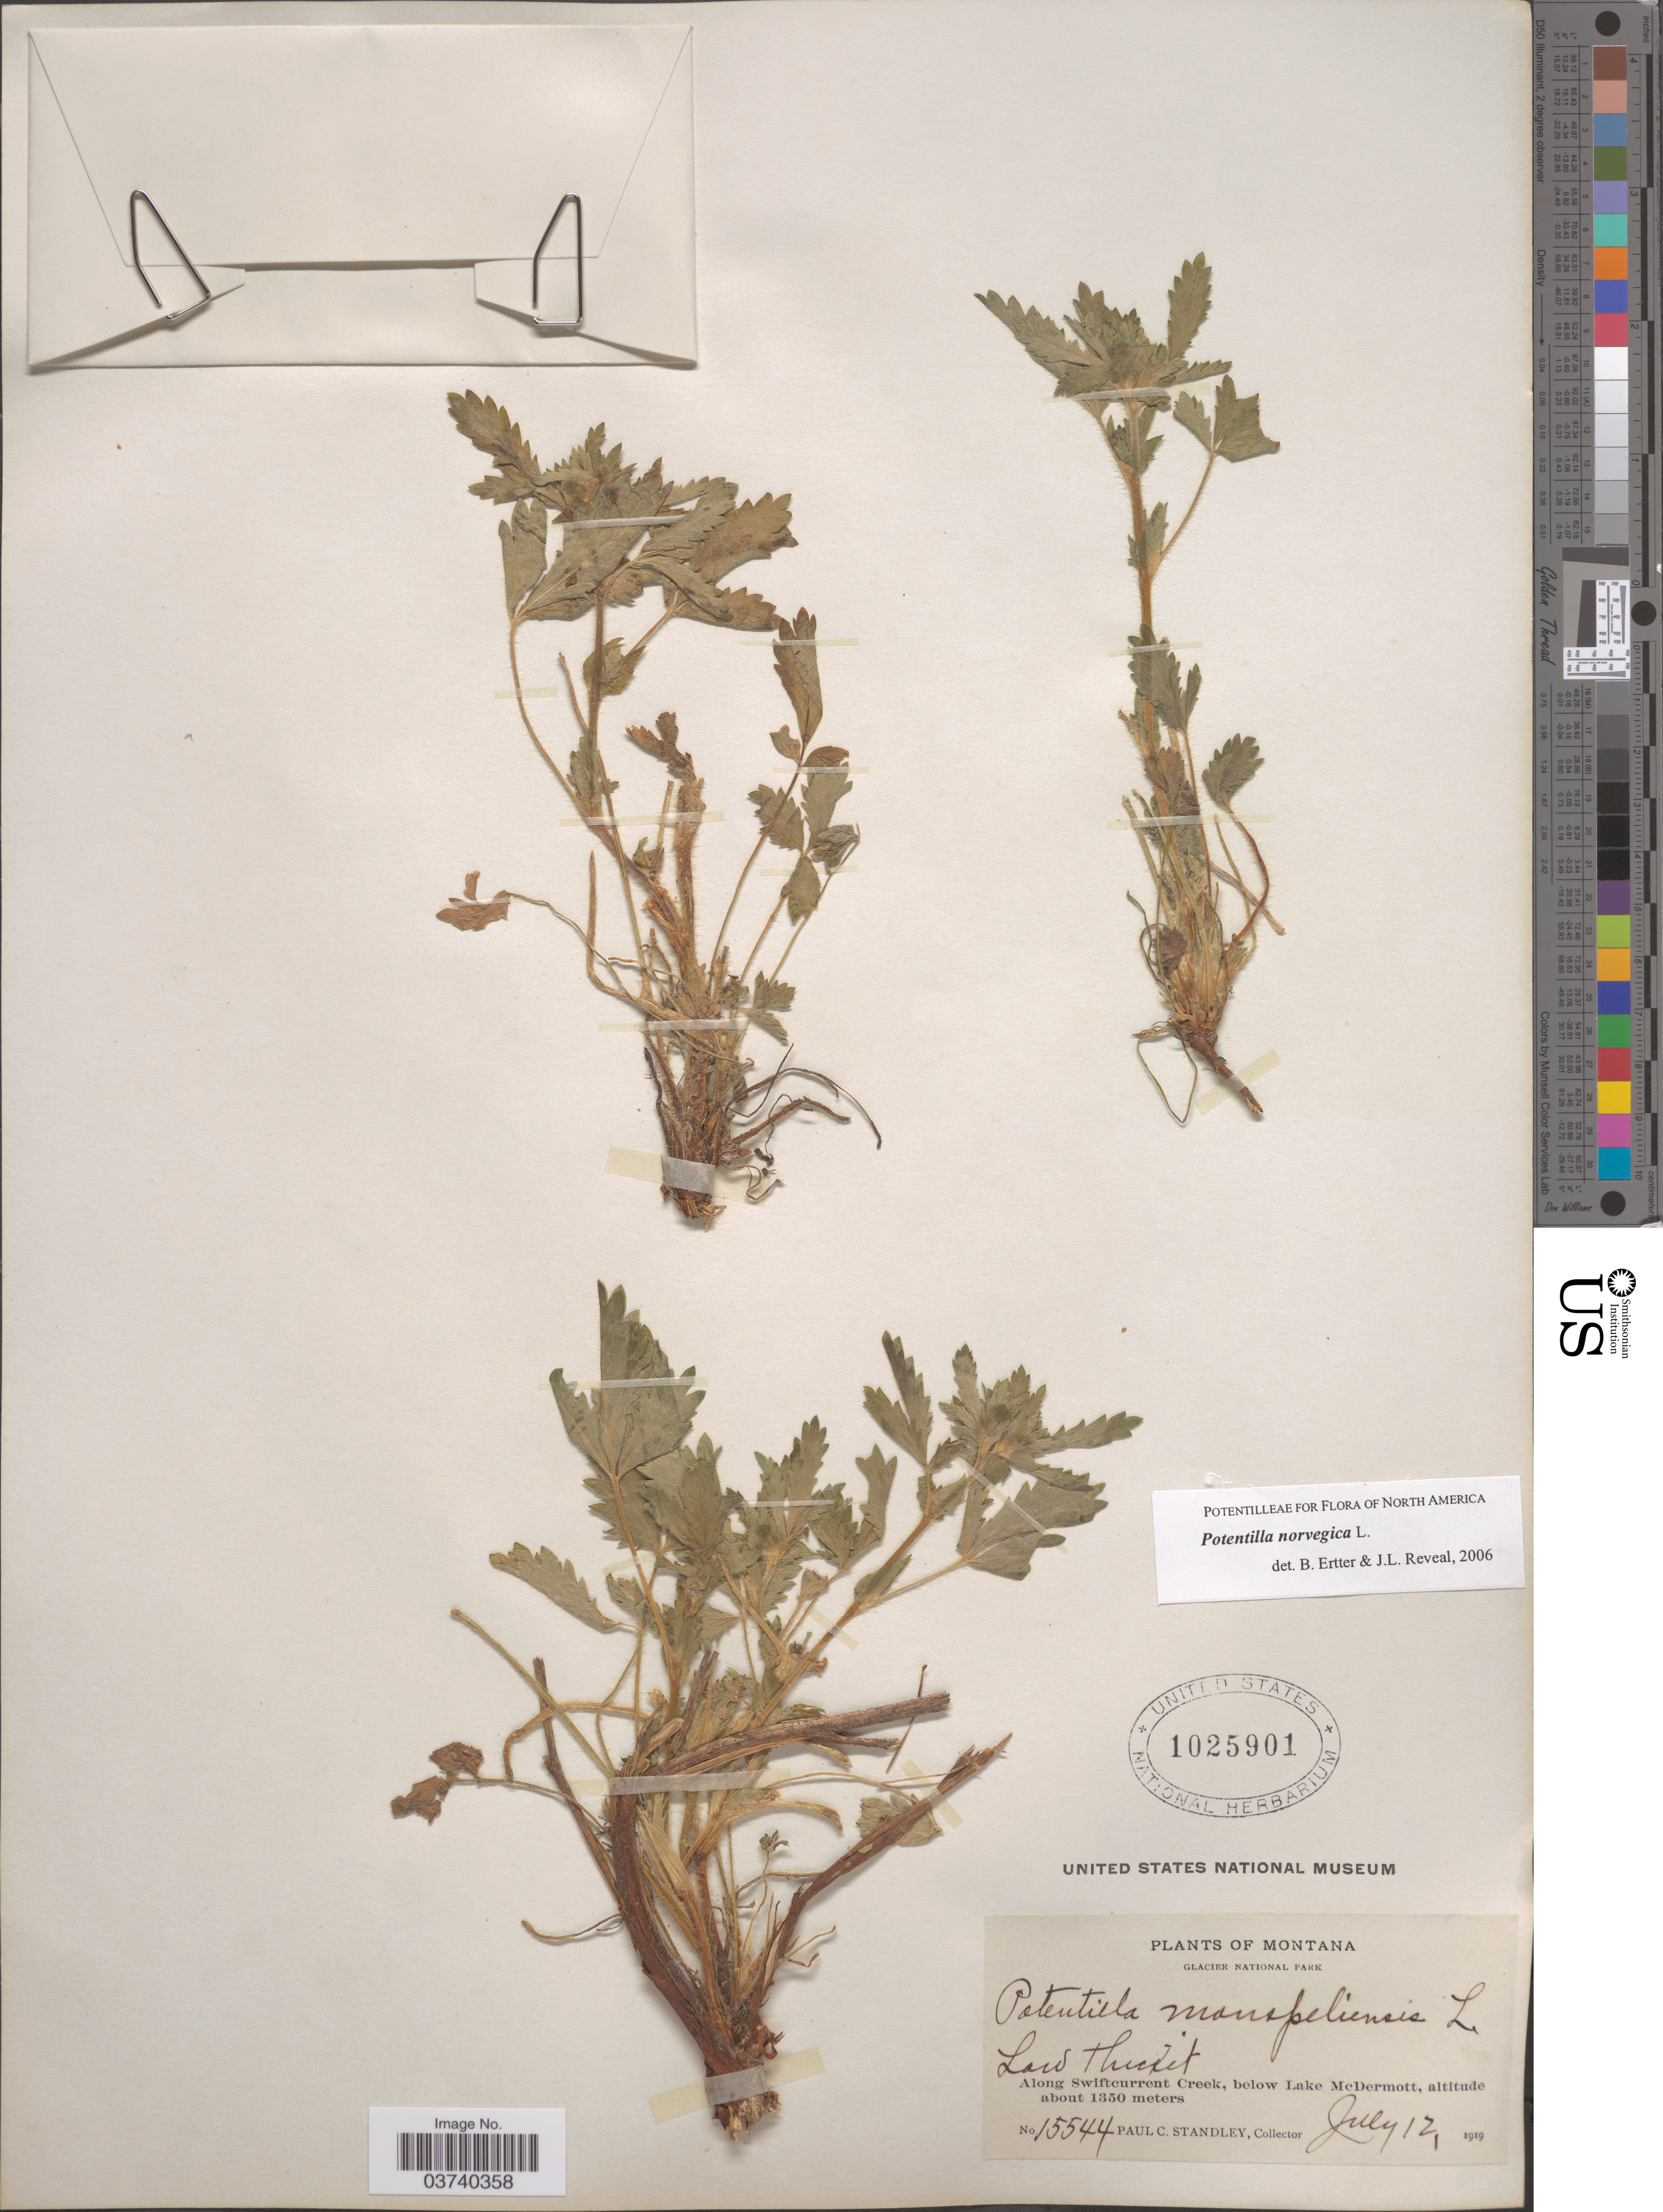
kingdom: Plantae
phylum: Tracheophyta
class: Magnoliopsida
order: Rosales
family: Rosaceae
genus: Potentilla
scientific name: Potentilla norvegica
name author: L.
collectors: P. C. Standley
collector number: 15544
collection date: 1919-07-12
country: United States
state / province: Montana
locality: Glacier National Park. Along Swiftcurrent Creek, below Lake McDermott.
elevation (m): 1350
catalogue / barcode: US 1025901